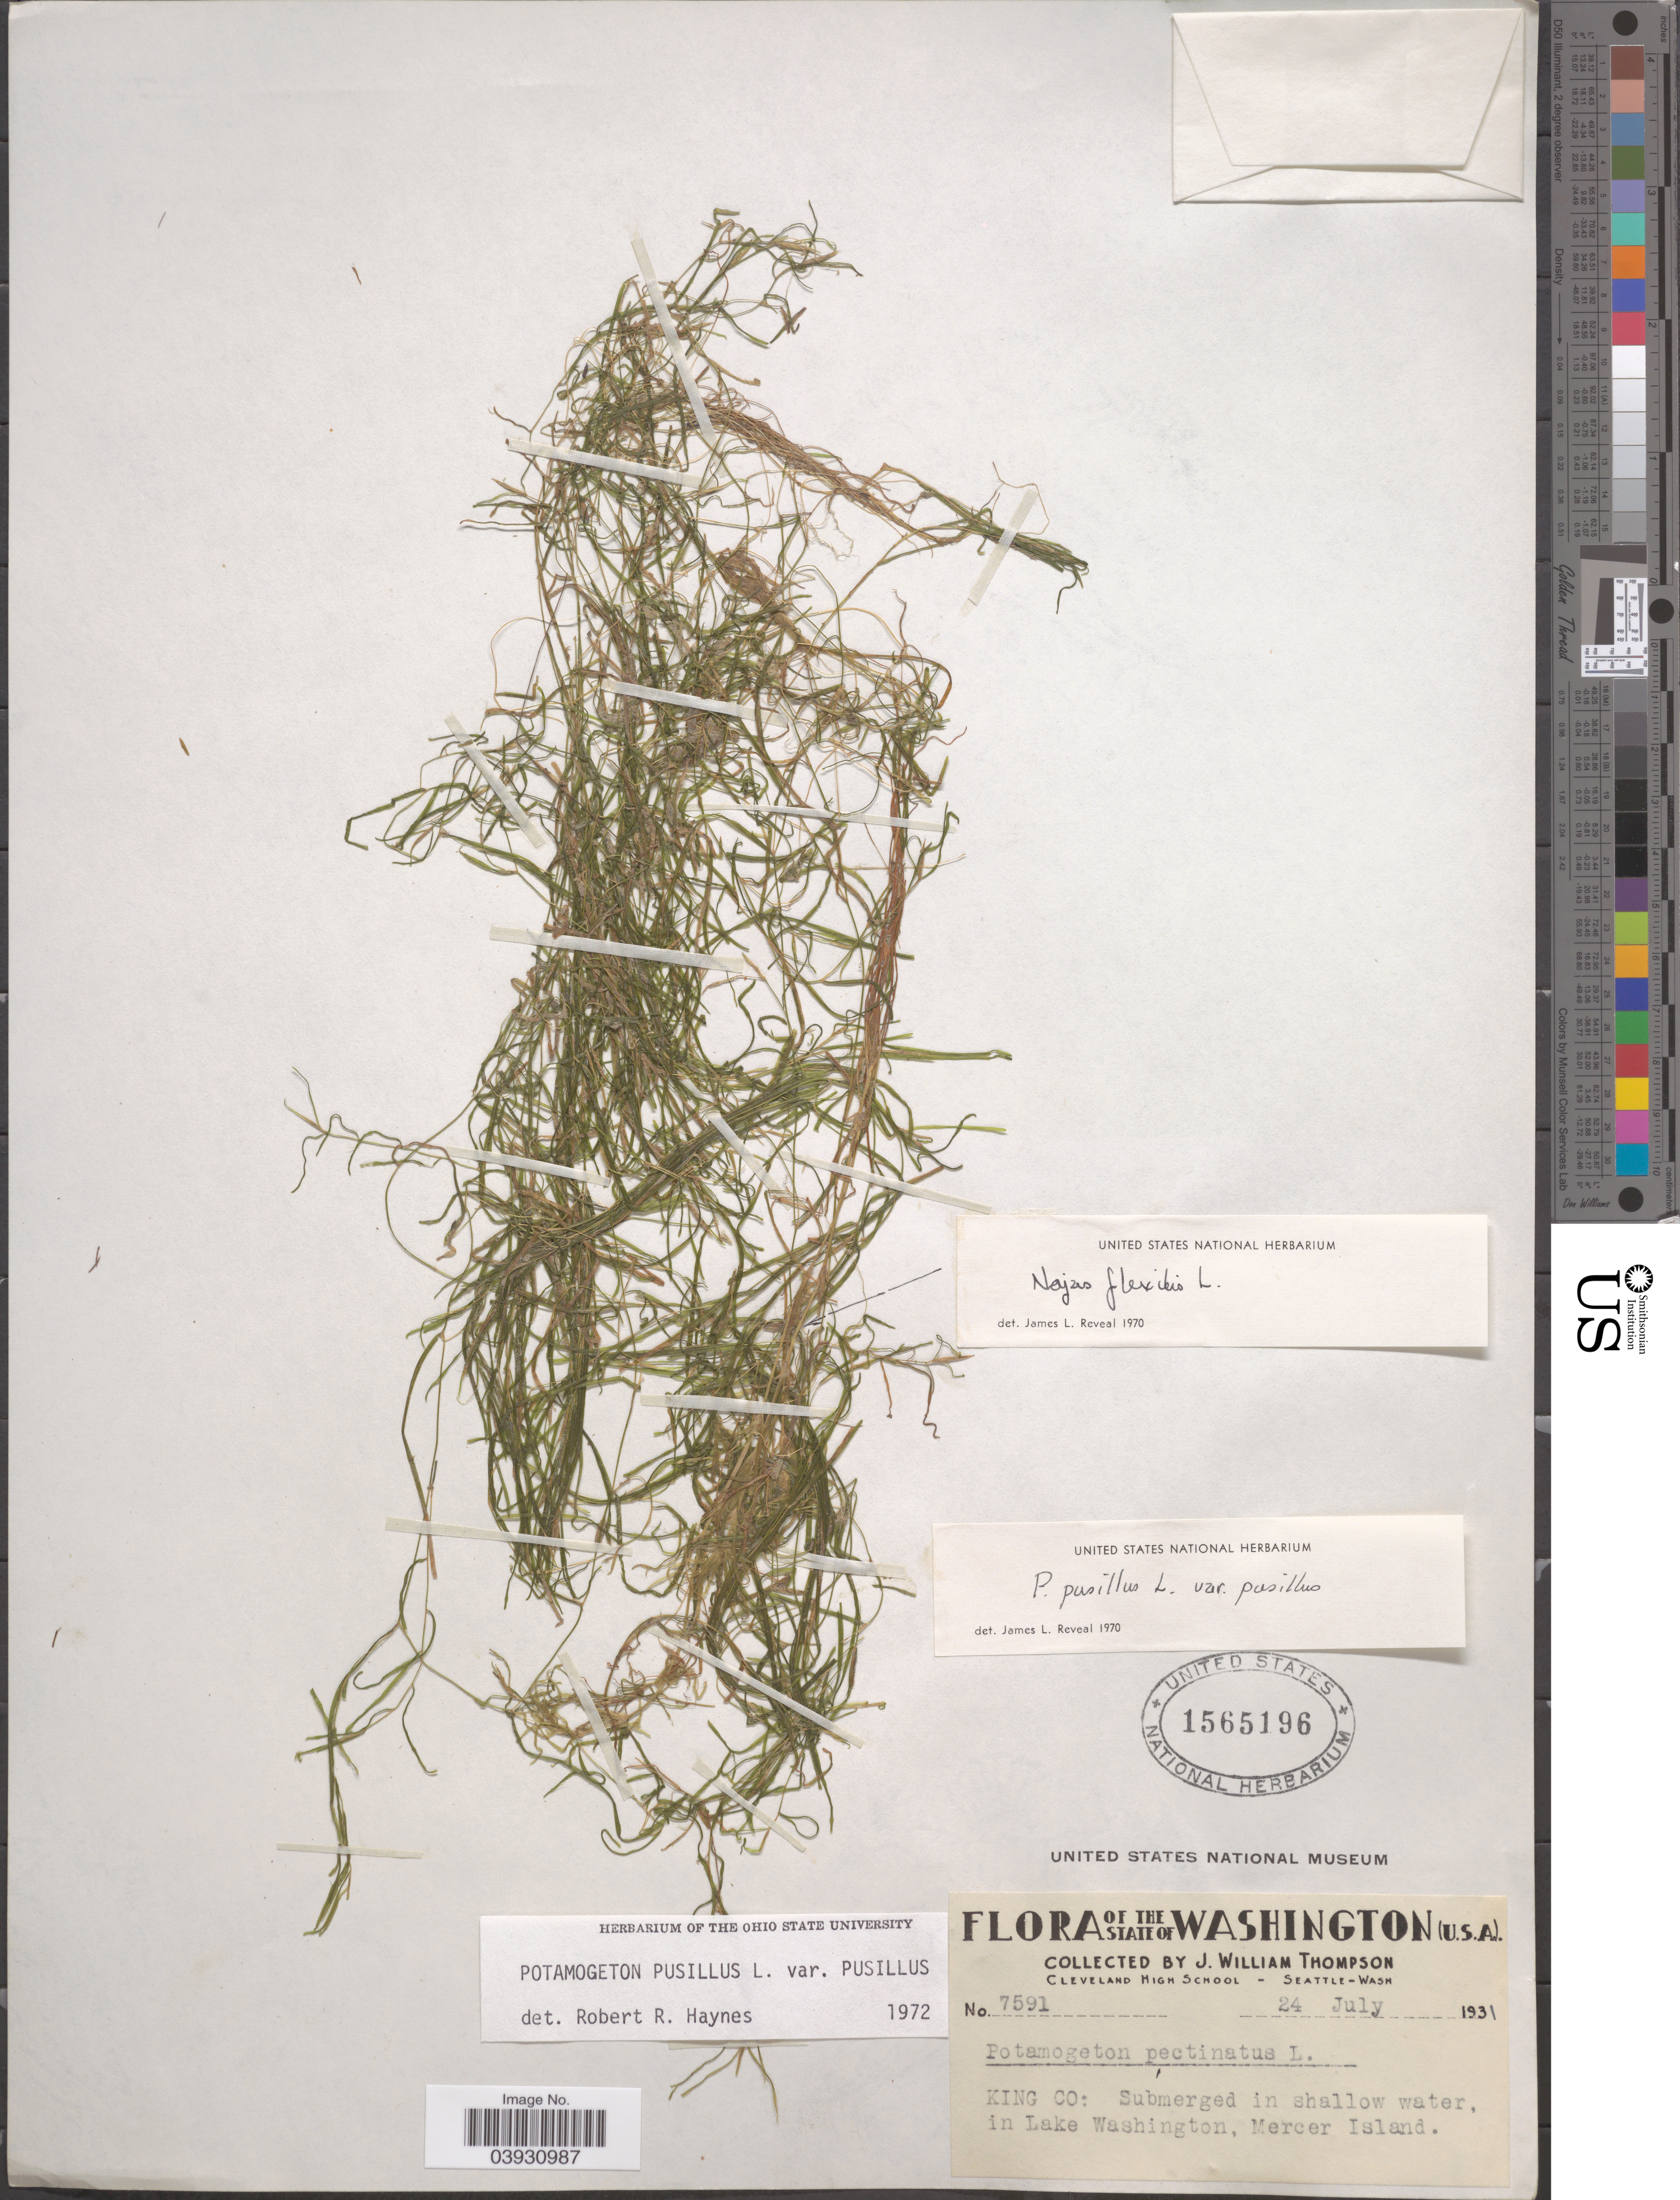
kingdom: Plantae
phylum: Tracheophyta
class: Liliopsida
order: Alismatales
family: Potamogetonaceae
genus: Potamogeton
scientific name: Potamogeton pusillus var. pusillus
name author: L.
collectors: J. W. Thompson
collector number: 7591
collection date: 1931-07-24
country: United States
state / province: Washington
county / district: King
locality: Cleveland High School - Seattle - Wash [unsure placement] King Co: In Lake Washington, Mercer Island.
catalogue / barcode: US 1565196